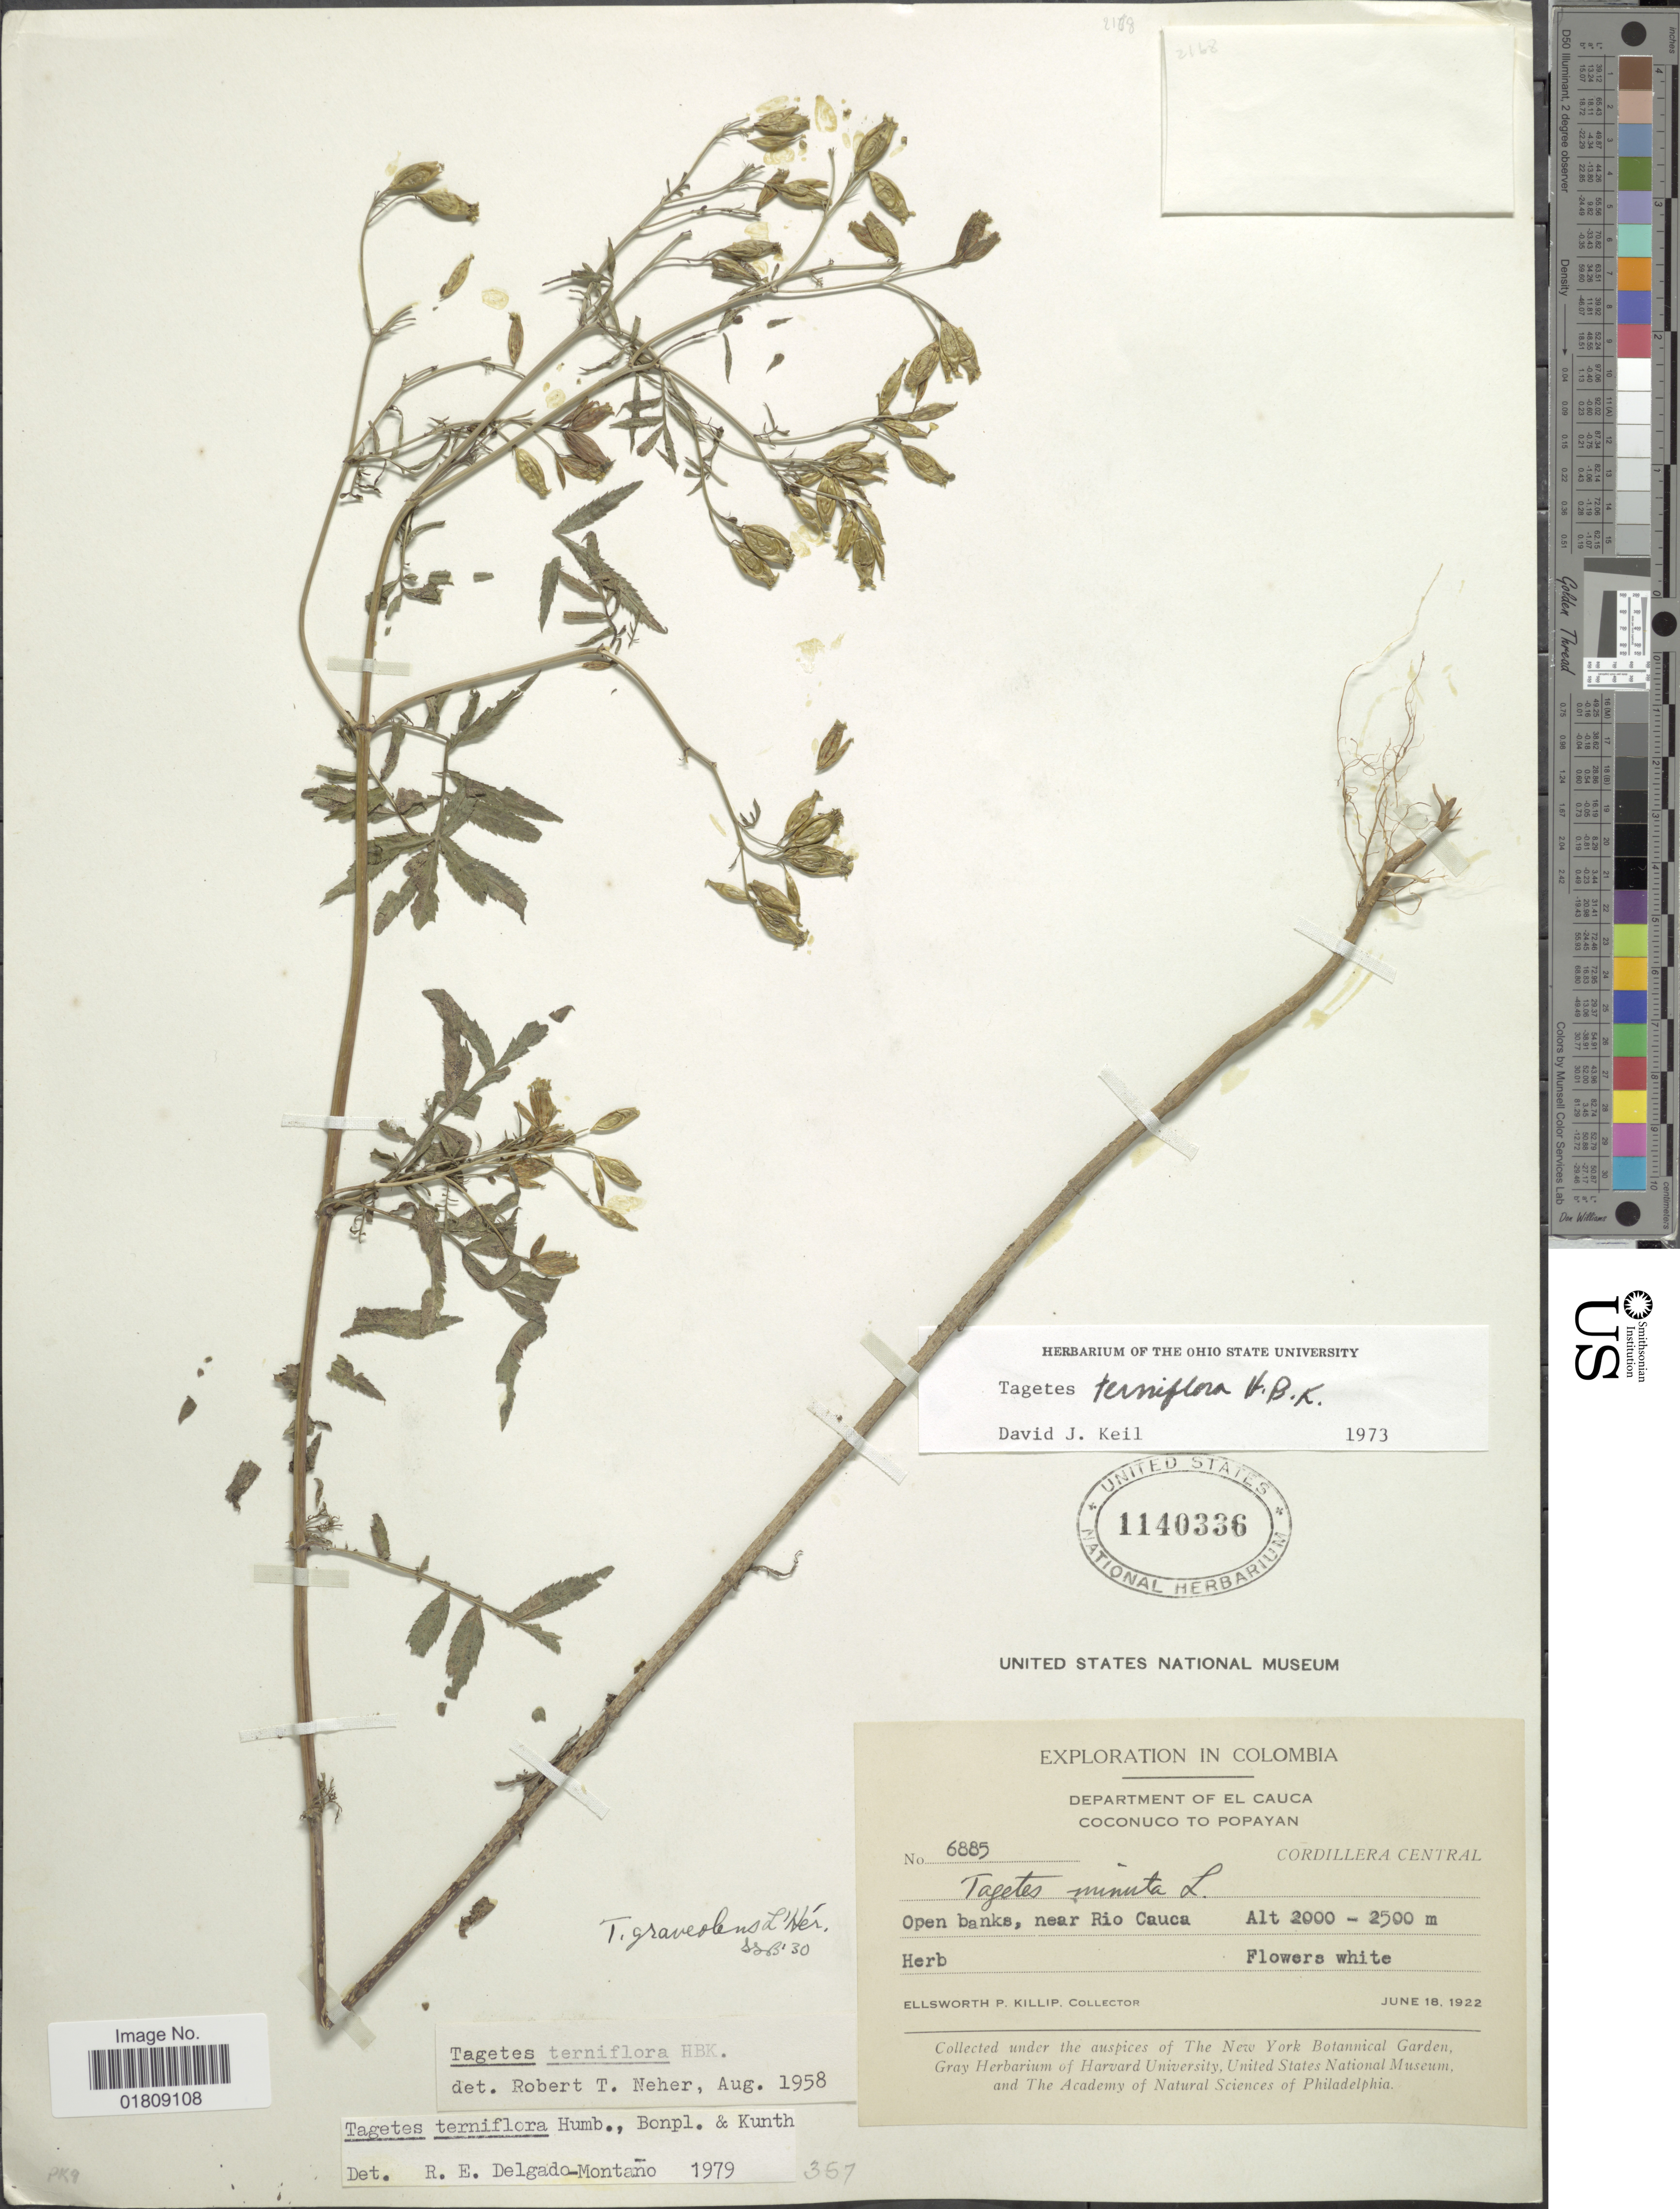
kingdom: Plantae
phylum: Tracheophyta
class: Magnoliopsida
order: Asterales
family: Asteraceae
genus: Tagetes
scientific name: Tagetes terniflora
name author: Kunth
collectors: E. P. Killip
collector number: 6885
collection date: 1922-06-18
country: Colombia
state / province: Cauca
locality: Coconuco to Popayan, Cordillera Central, near Rio Cauca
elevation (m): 2000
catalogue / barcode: US 1140336